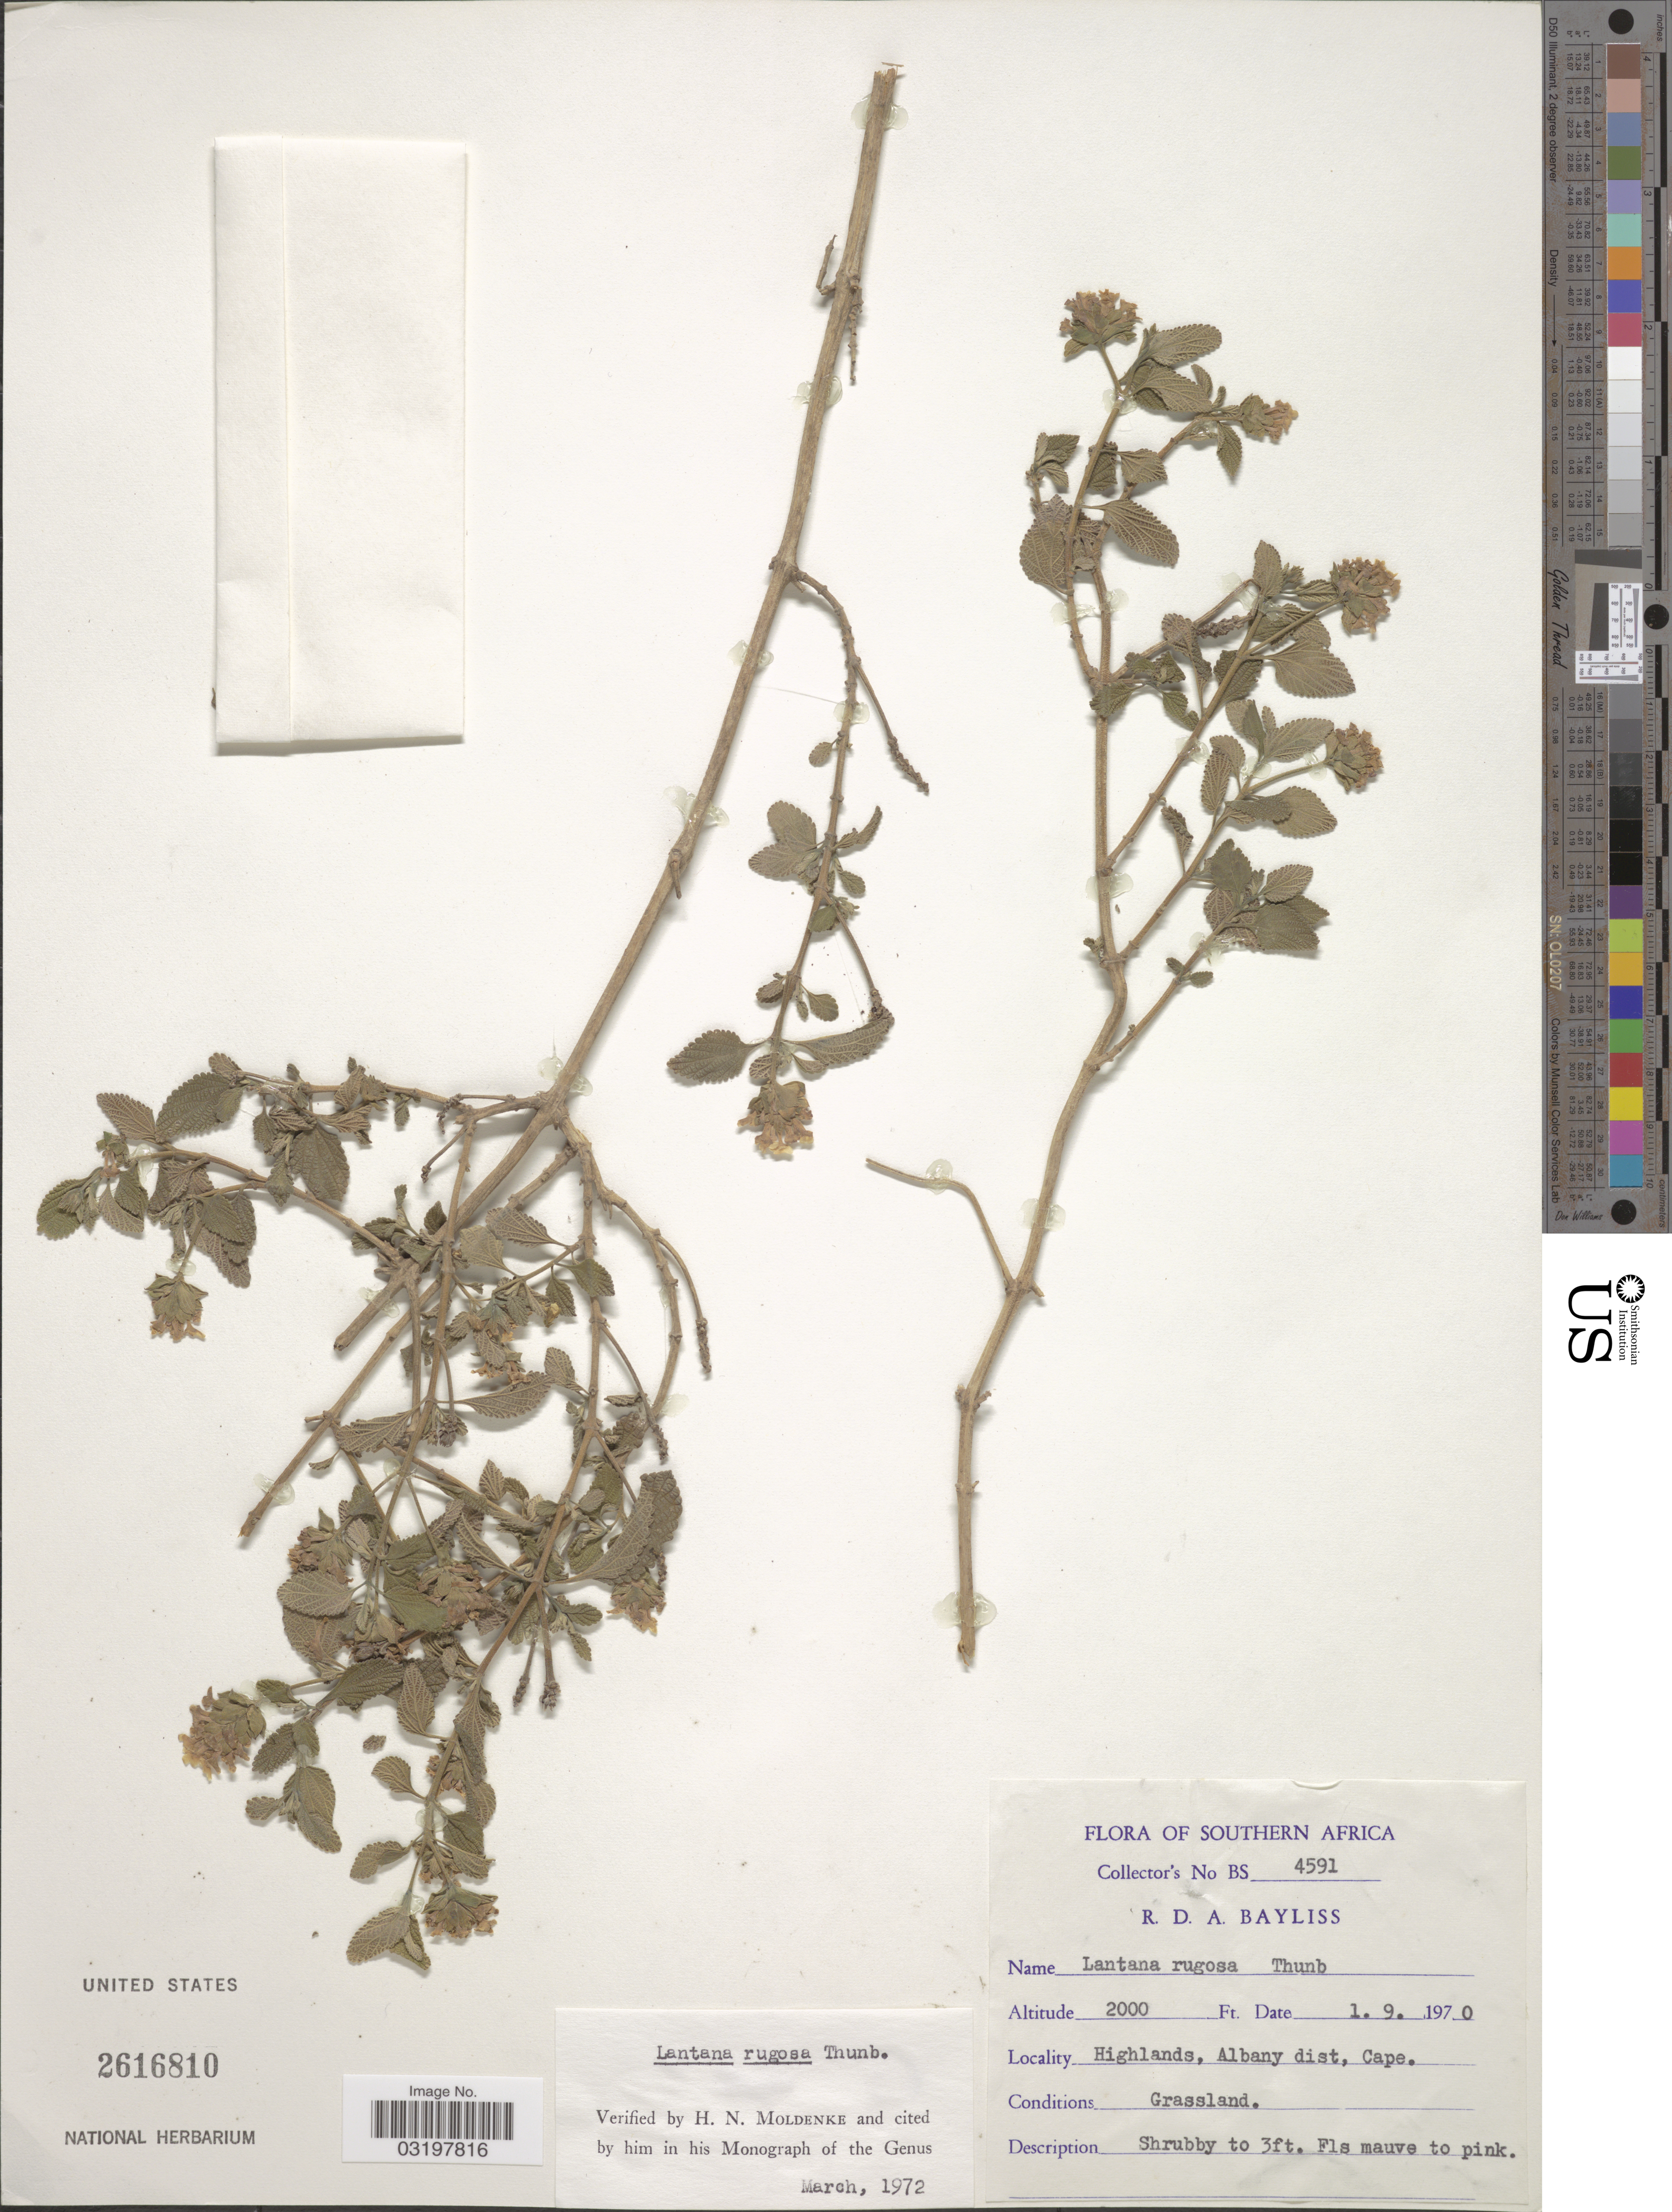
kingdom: Plantae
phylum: Tracheophyta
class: Magnoliopsida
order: Lamiales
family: Verbenaceae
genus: Lantana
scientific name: Lantana rugosa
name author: Thunb.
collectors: R. Bayliss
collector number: BS4591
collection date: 1970-09-01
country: South Africa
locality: Southern Africa, Highlands, Albany dist, Cape.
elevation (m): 610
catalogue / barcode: US 2616810